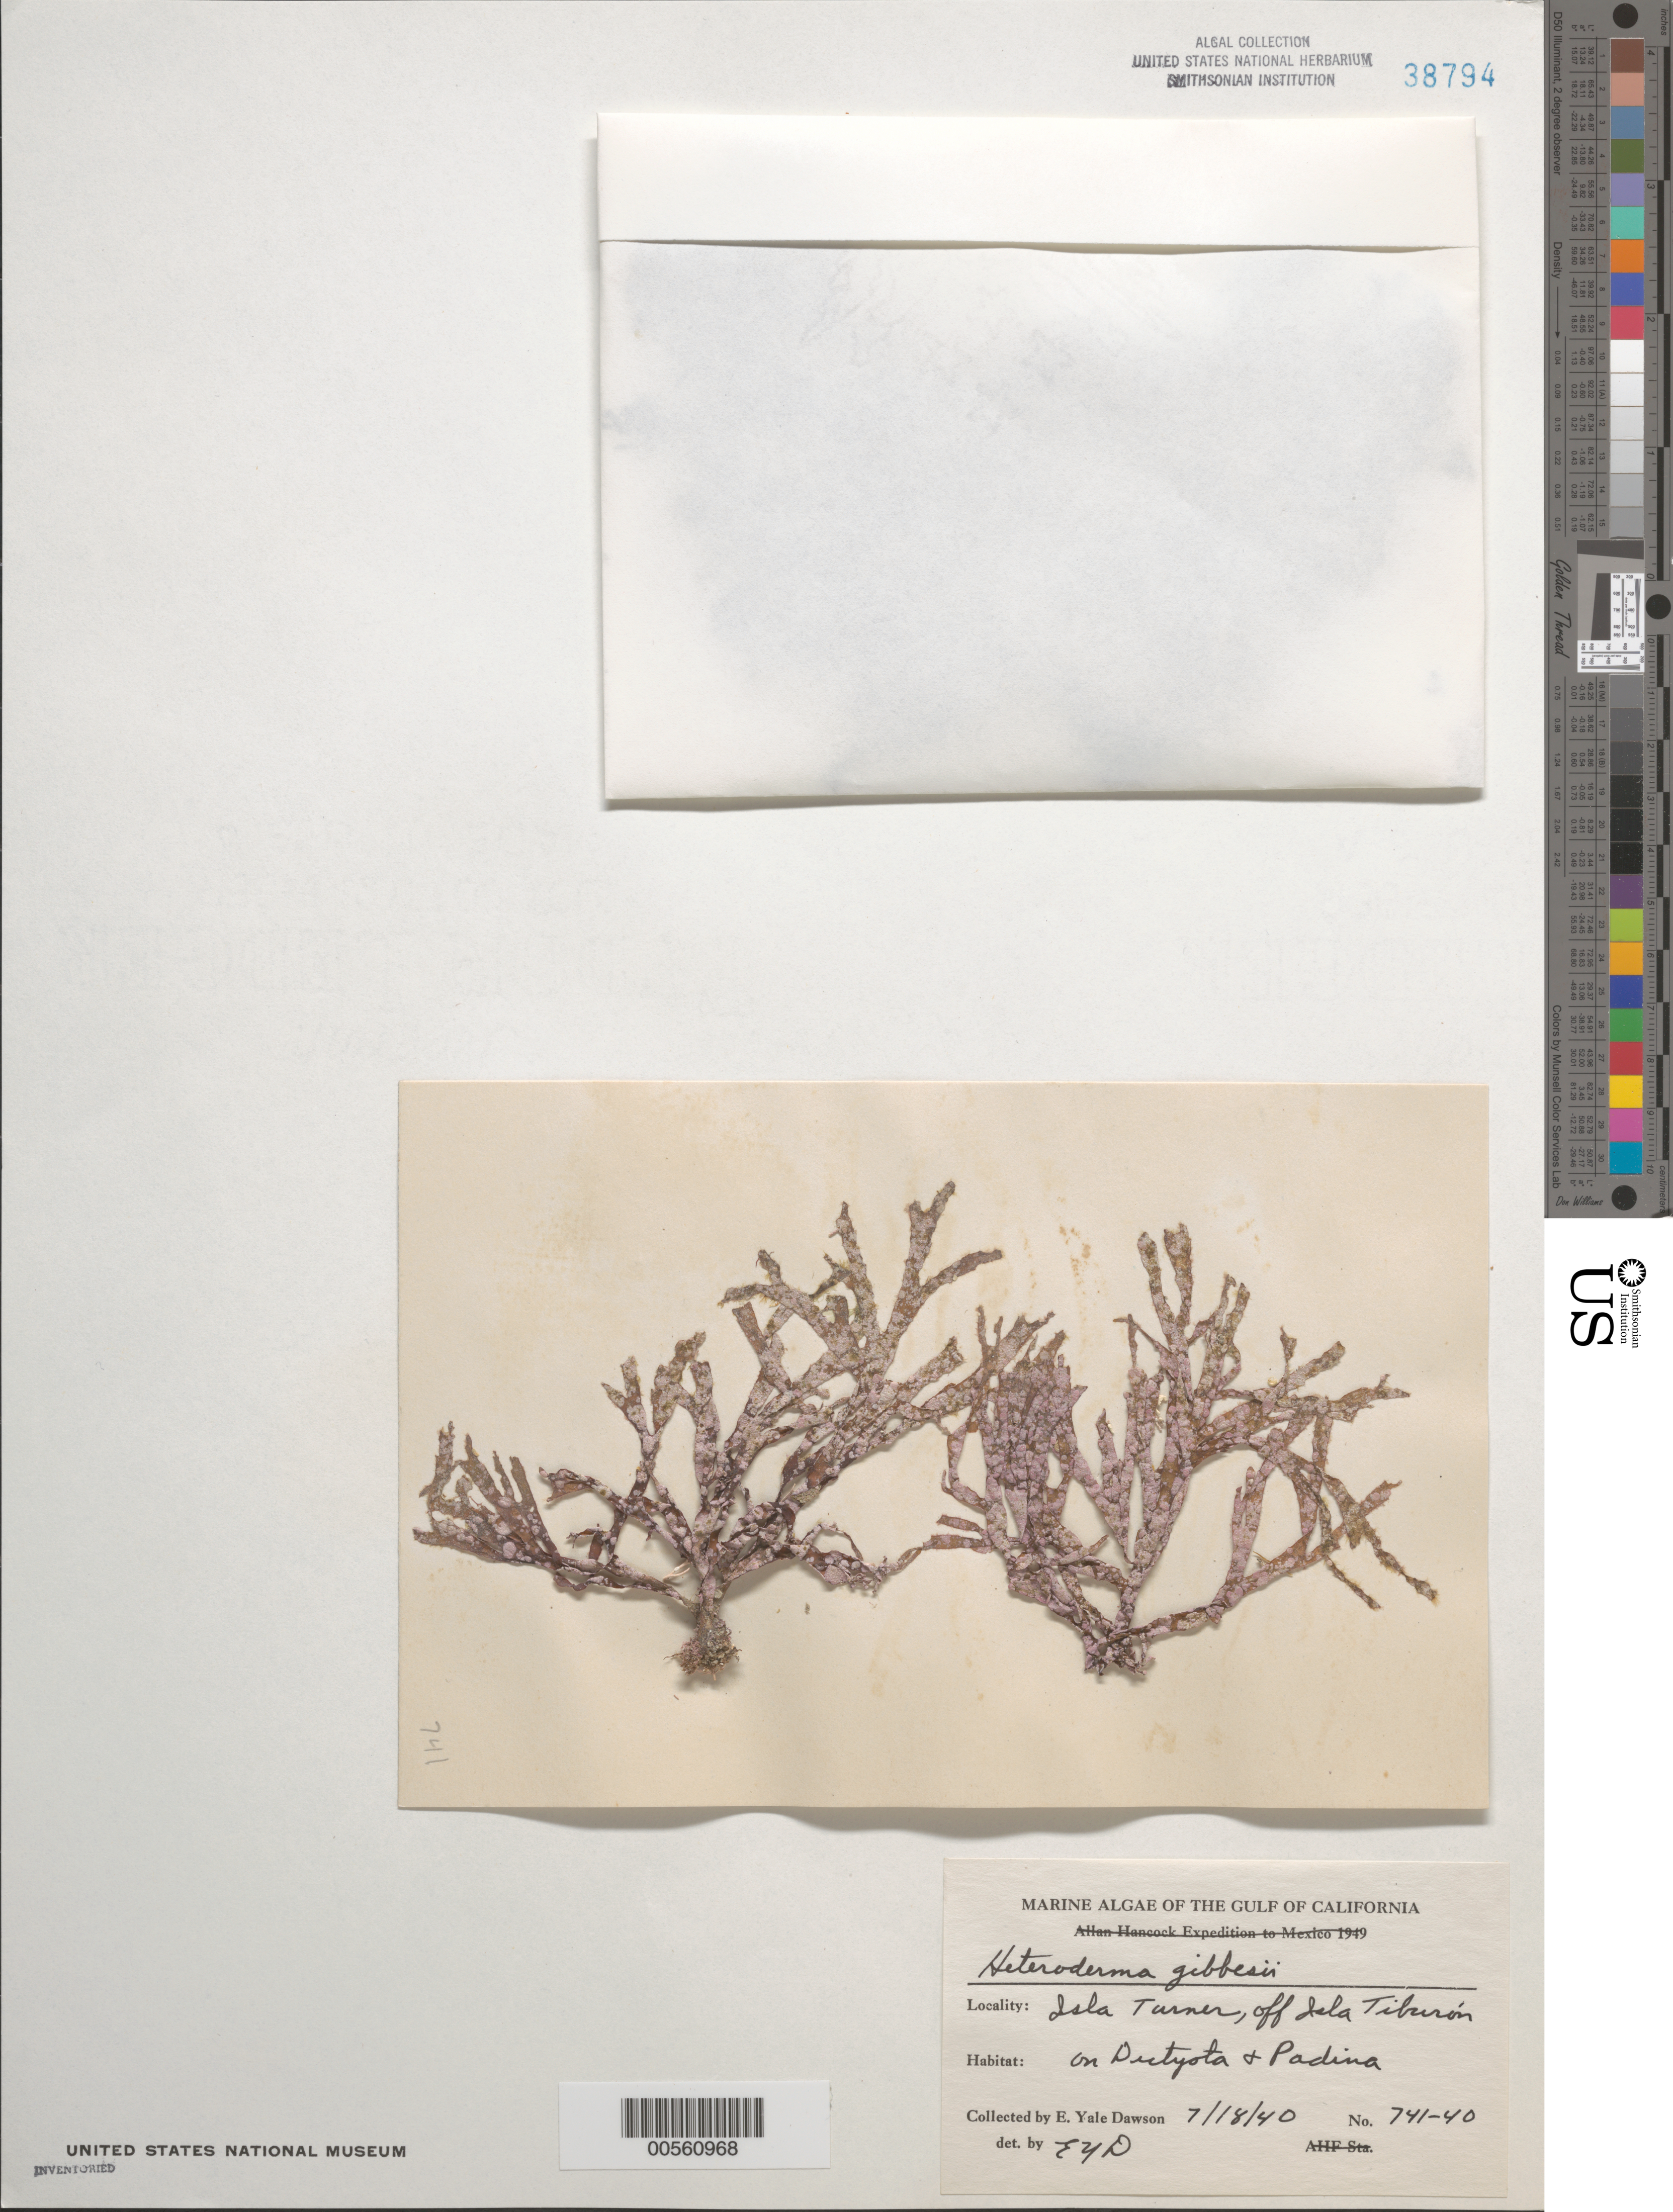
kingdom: Plantae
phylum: Rhodophyta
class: Florideophyceae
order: Corallinales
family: Corallinaceae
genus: Heteroderma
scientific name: Heteroderma gibbsii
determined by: Dawson, E. Y.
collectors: E. Y. Dawson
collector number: EYD 741-40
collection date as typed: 18 Jul 1940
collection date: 1940-07-18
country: Mexico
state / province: Sonora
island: Isla Turner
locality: Off Isla Tiburon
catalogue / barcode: US 38794